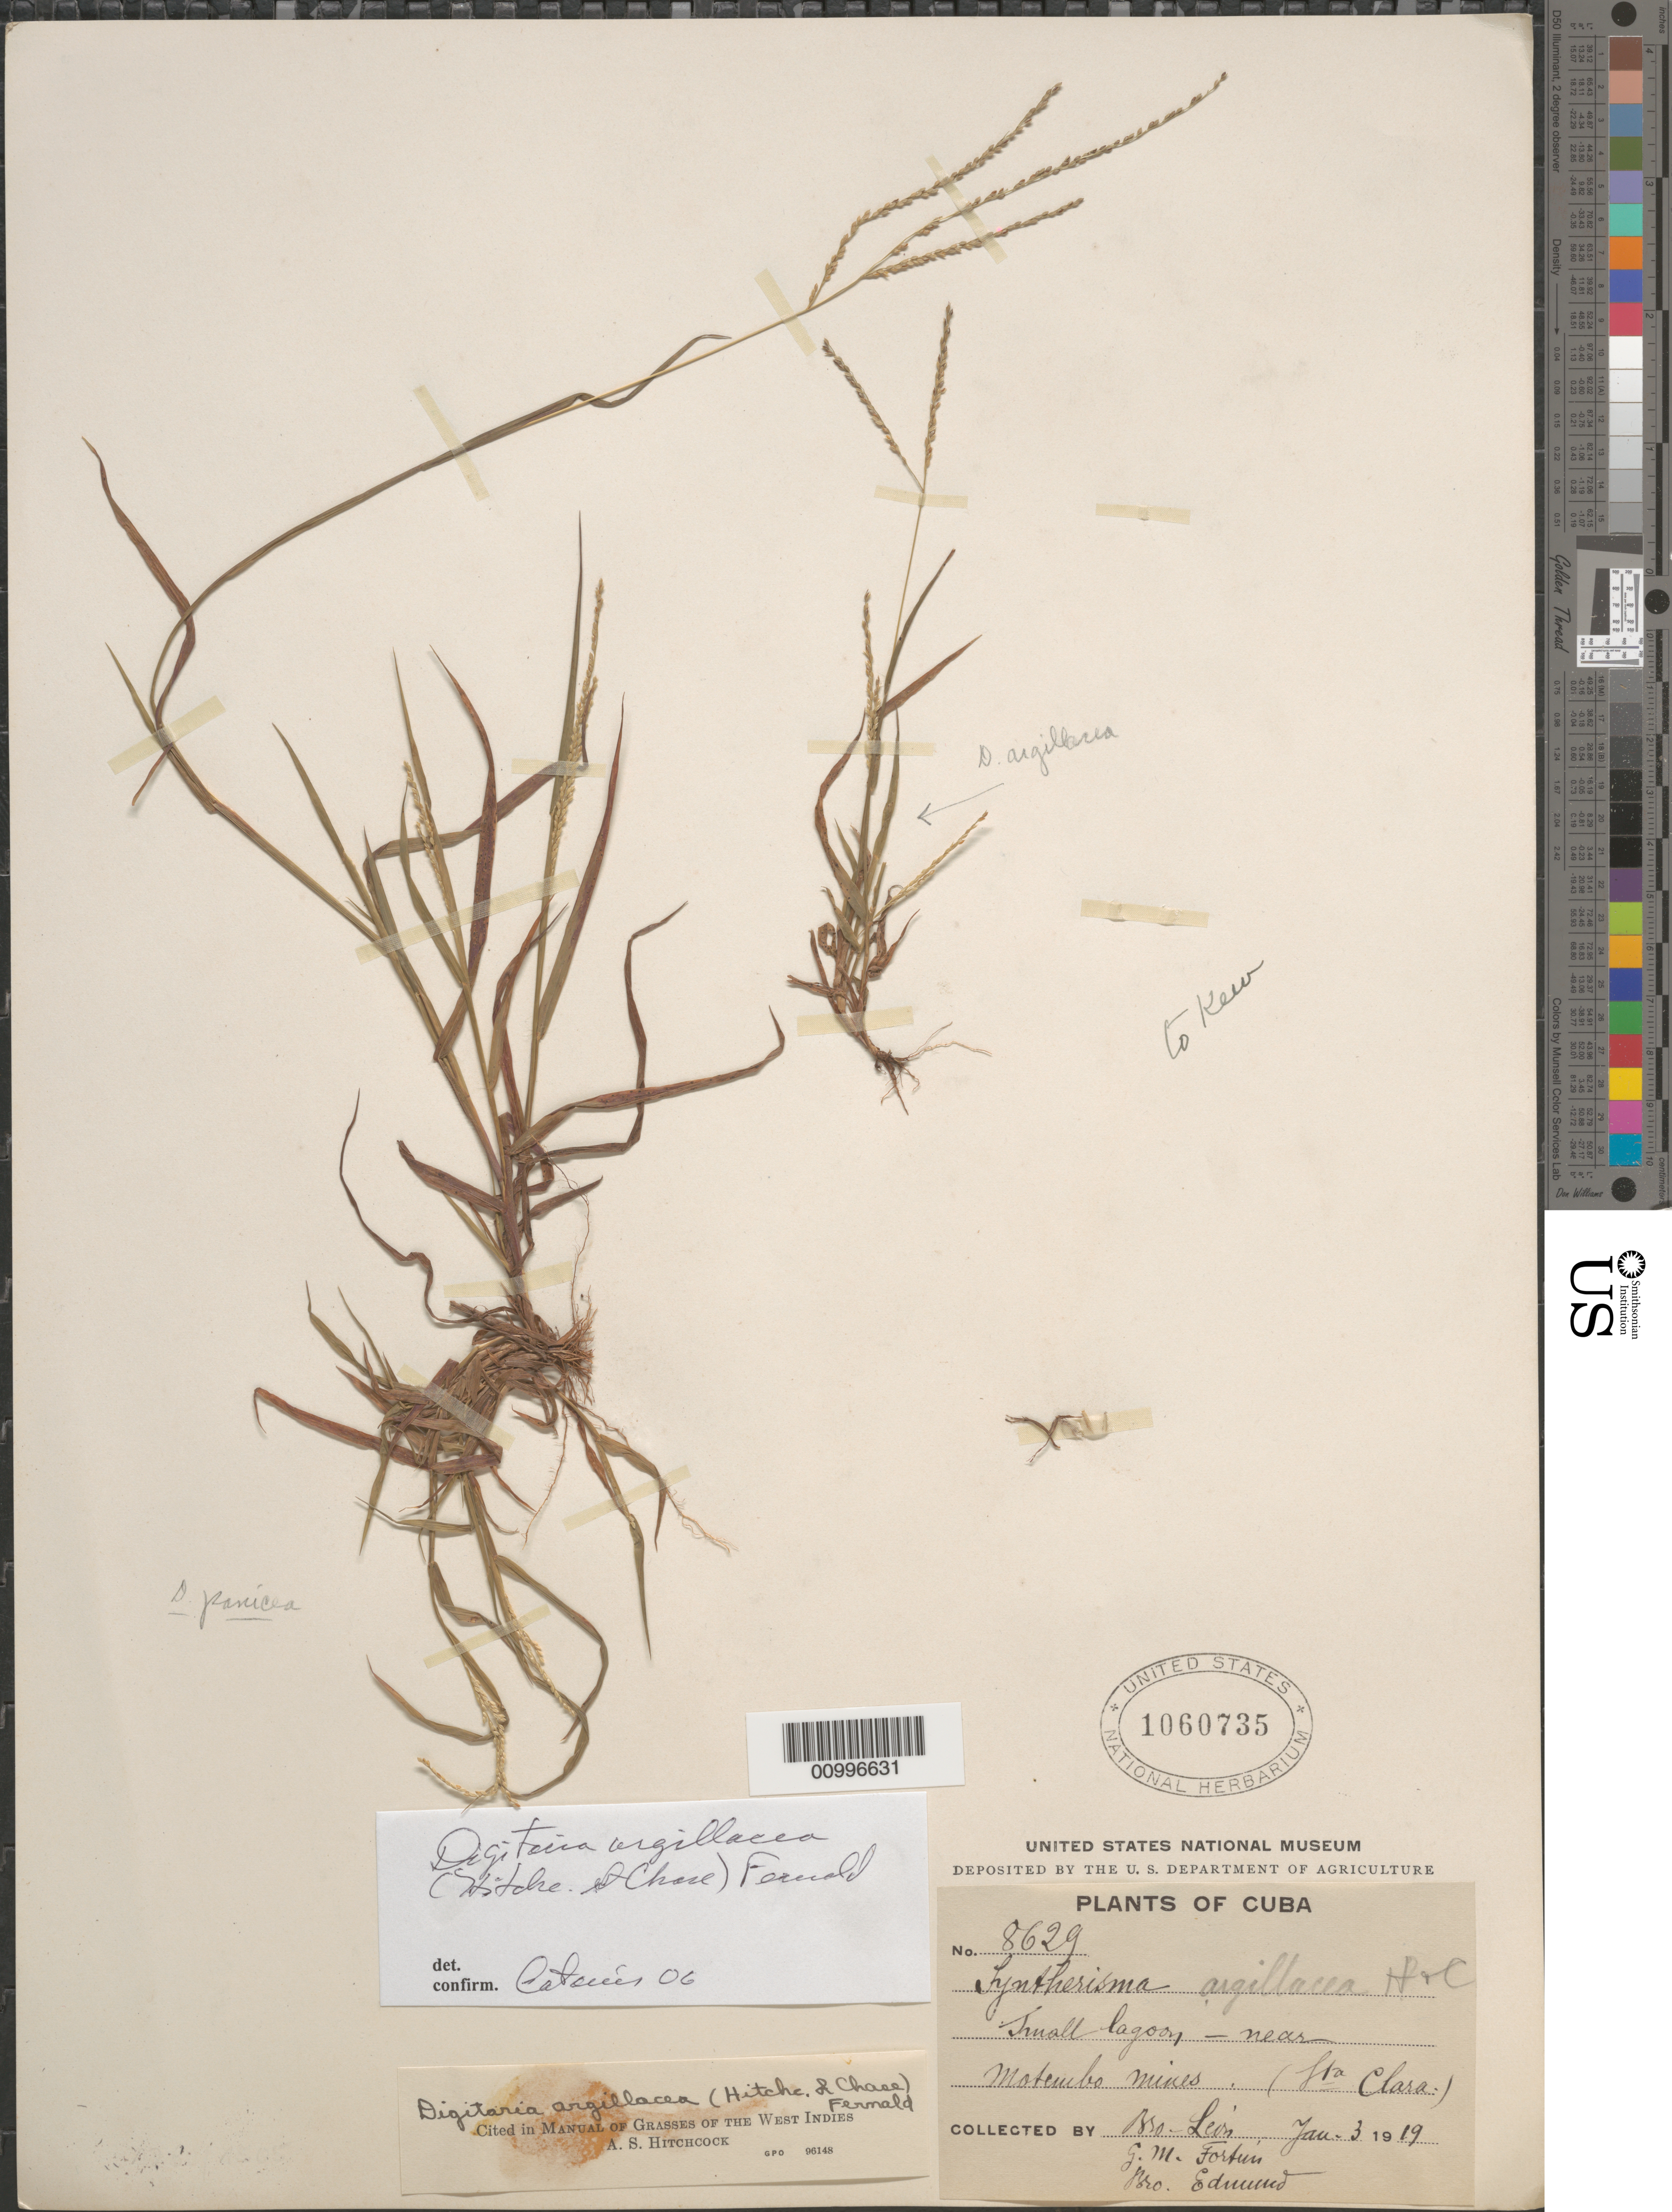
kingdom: Plantae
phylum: Tracheophyta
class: Liliopsida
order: Poales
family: Poaceae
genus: Digitaria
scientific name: Digitaria argillacea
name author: (Hitchc. & Chase) Fernald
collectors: Bro. León & G. Fortun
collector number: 8629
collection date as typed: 03 Jan 1919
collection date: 1919-01-03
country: Cuba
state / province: Villa Clara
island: Cuba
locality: Minas de Motembo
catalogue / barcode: US 1060735